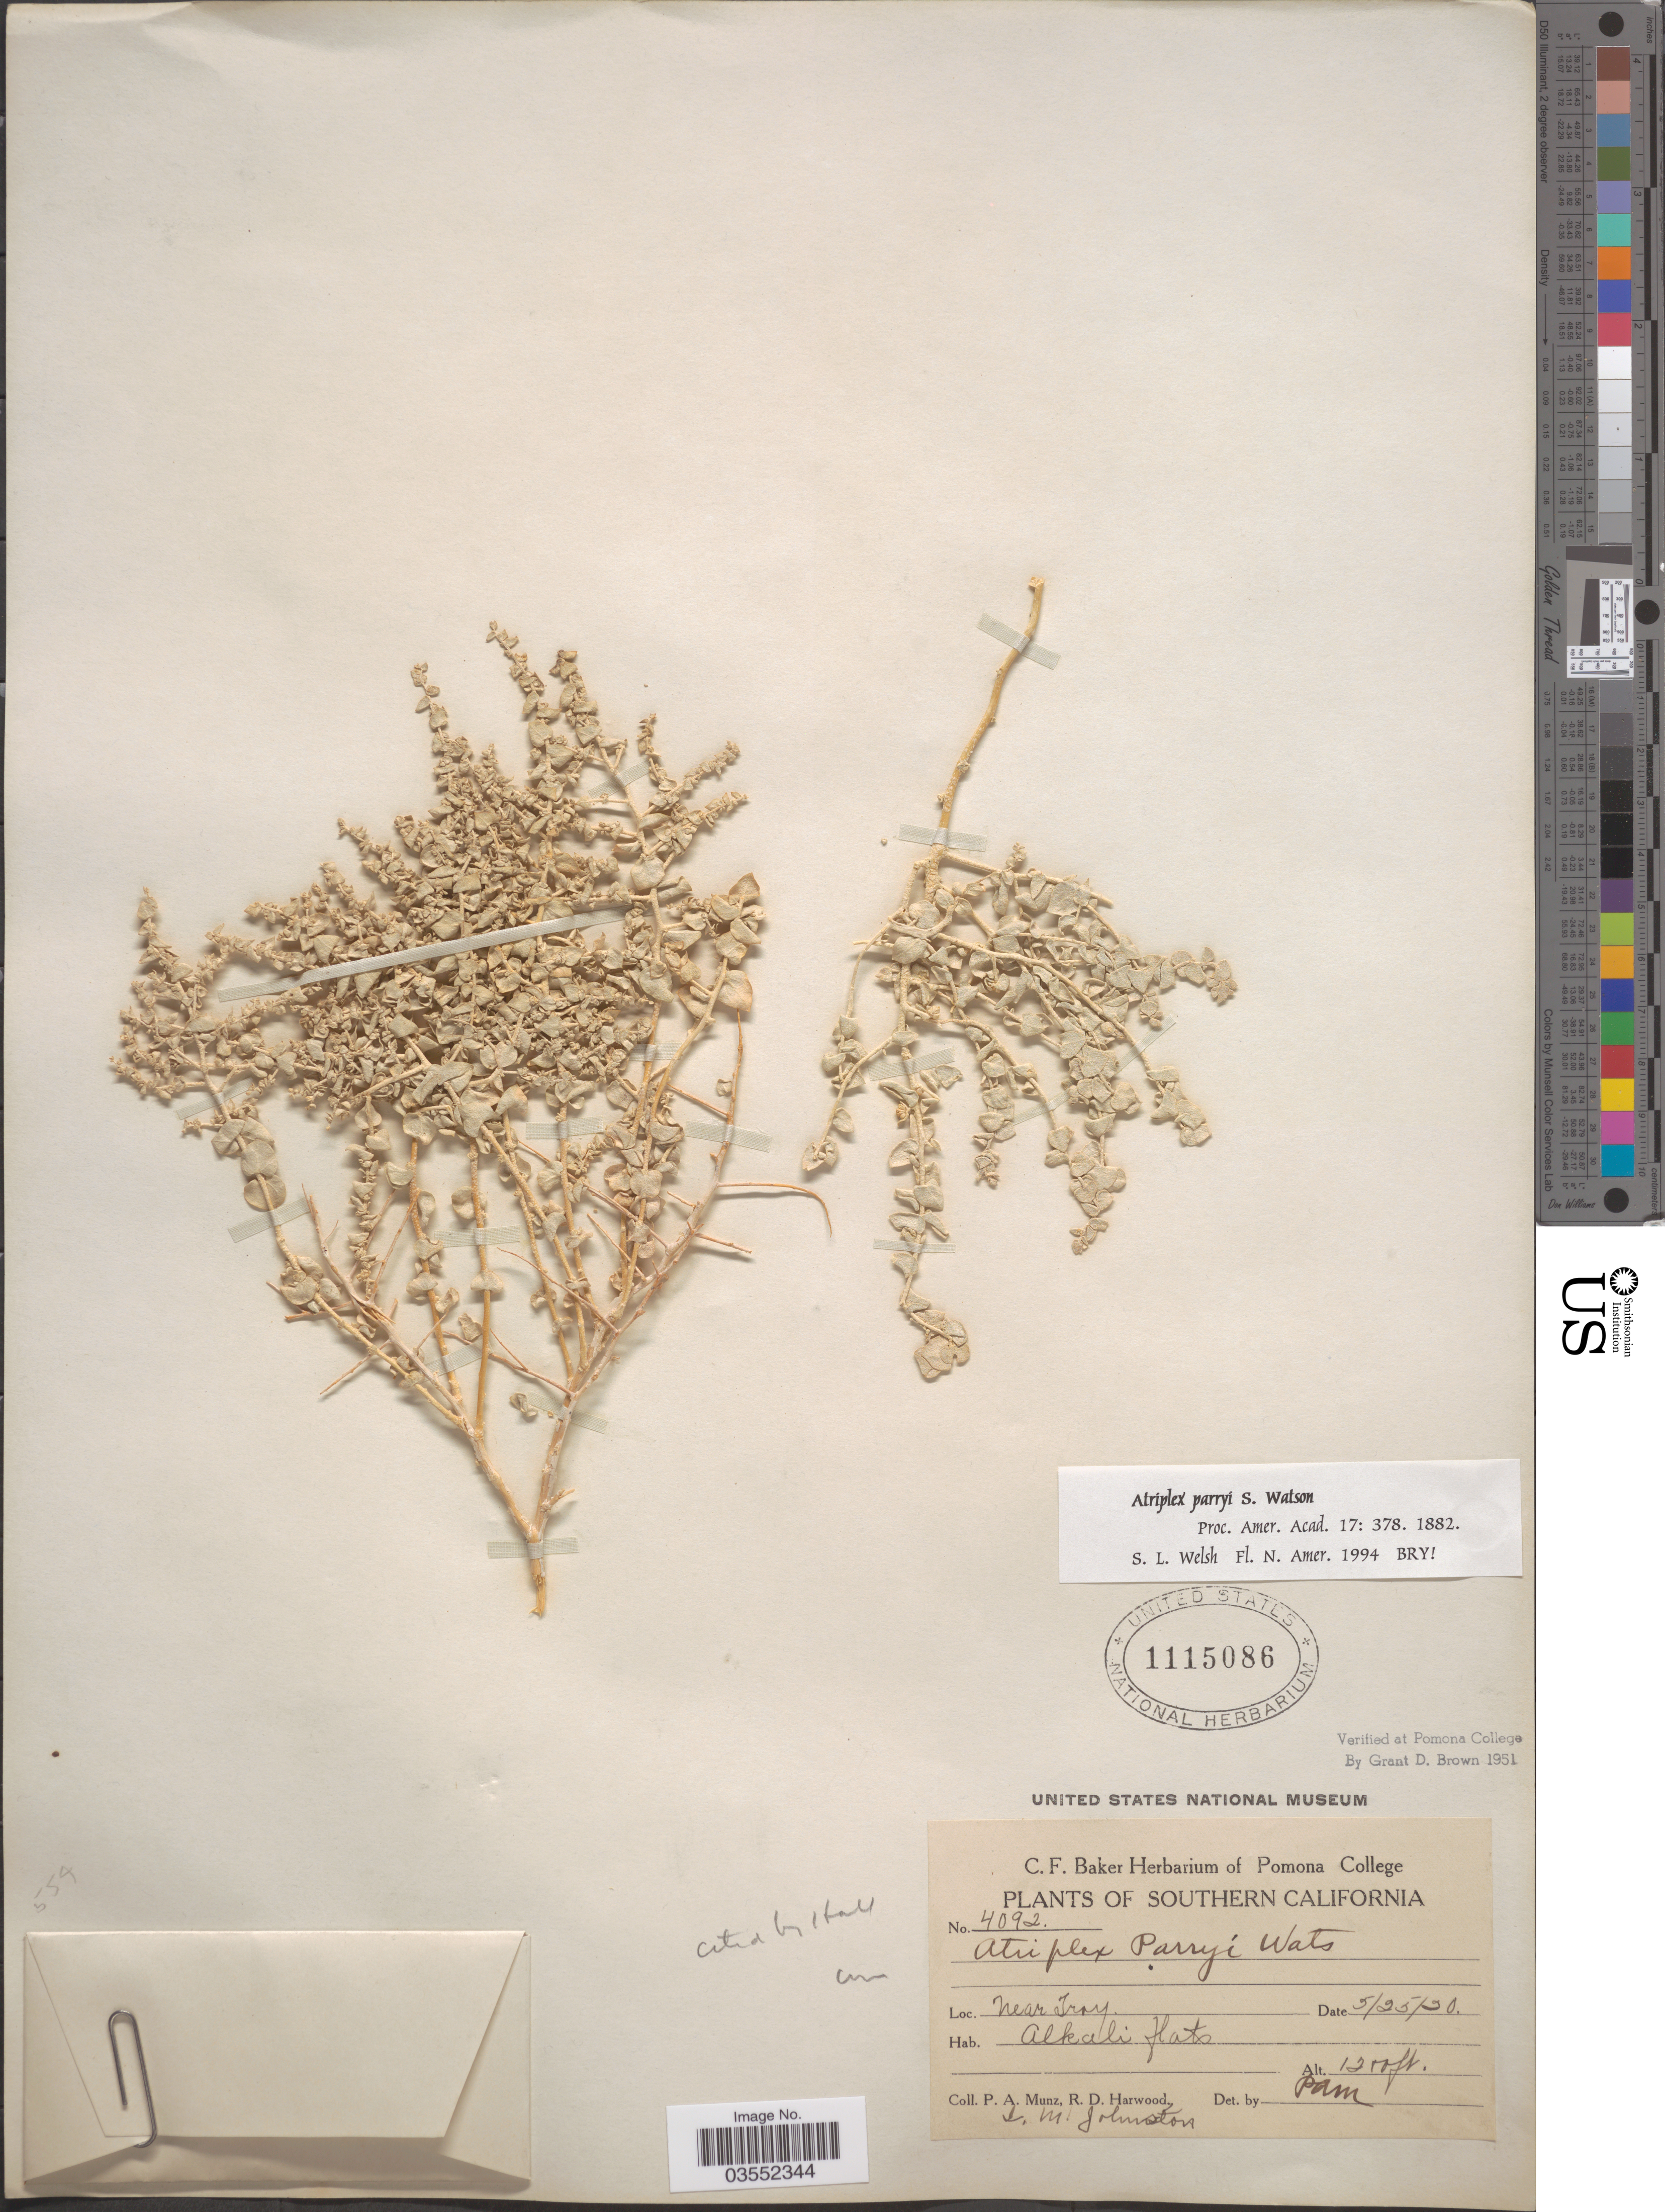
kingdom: Plantae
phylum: Tracheophyta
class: Magnoliopsida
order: Caryophyllales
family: Amaranthaceae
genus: Atriplex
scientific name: Atriplex parryi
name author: S. Watson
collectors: P. A. Munz, R. Harwood & J. Johnston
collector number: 4092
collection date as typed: Transcribed d/m/y: 25/5/30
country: United States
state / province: California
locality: Southern California. Near Troy. Alkali flats.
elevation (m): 366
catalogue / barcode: US 1115086